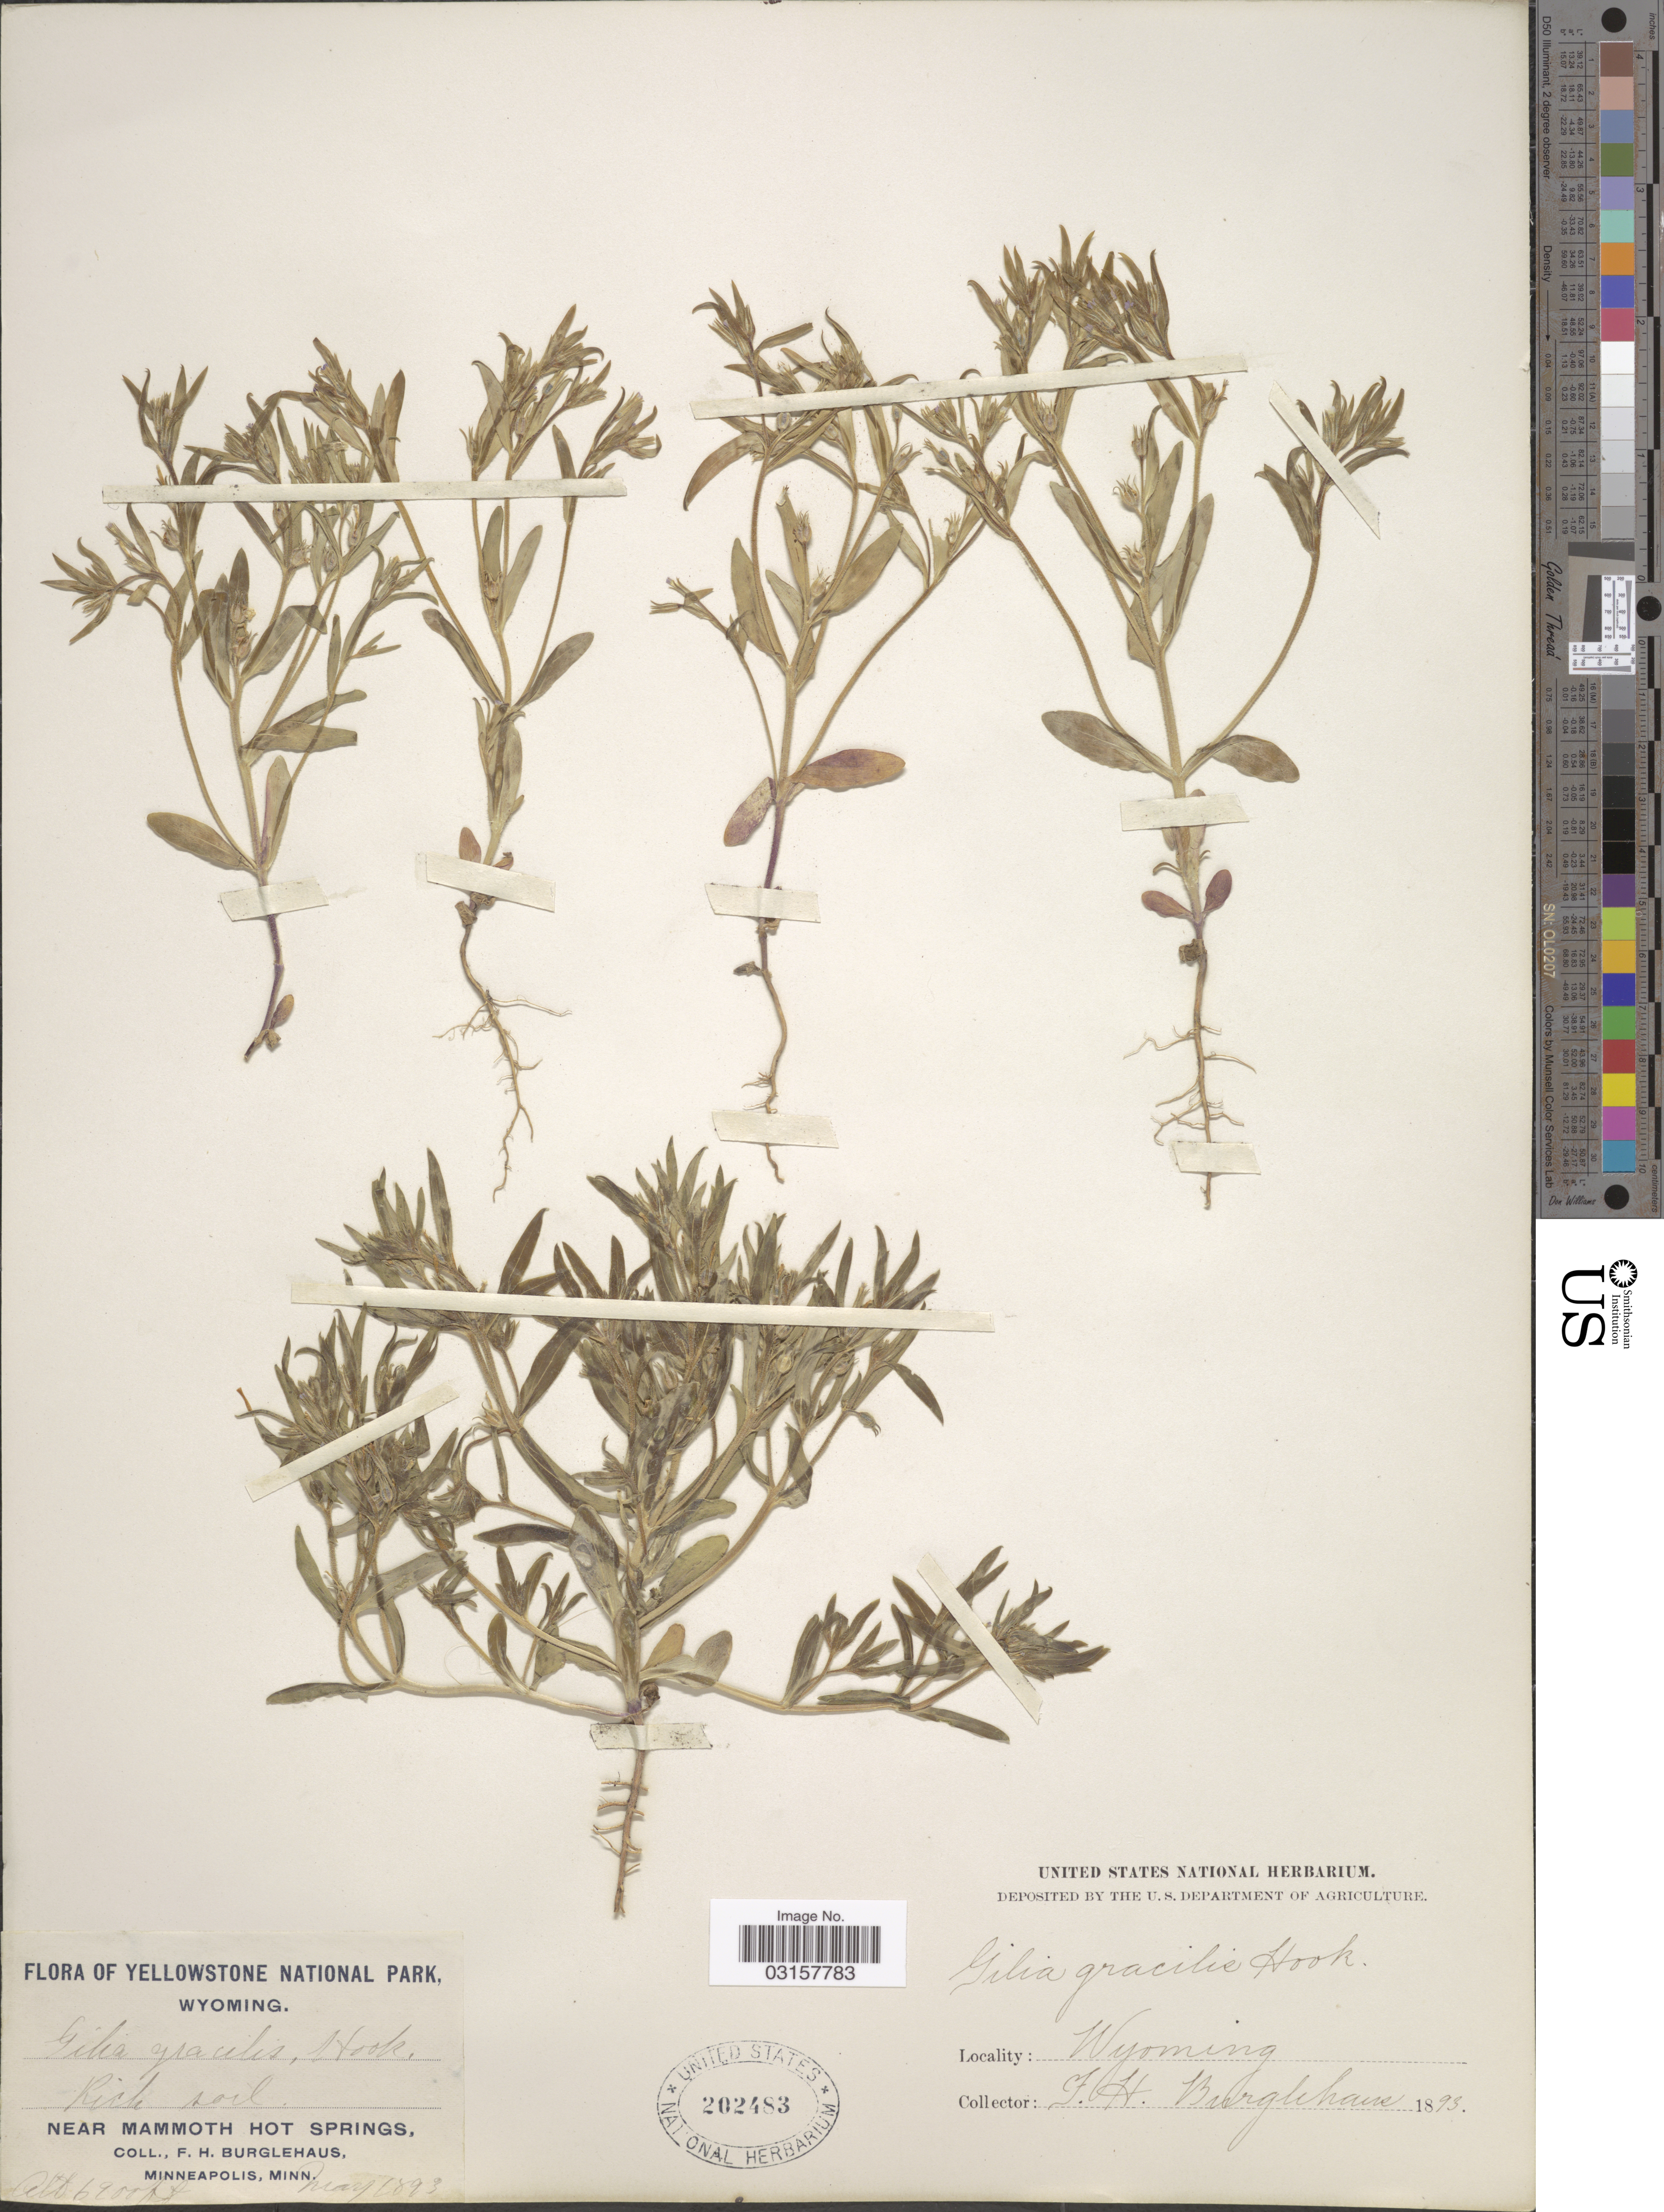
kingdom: Plantae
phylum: Tracheophyta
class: Magnoliopsida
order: Ericales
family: Polemoniaceae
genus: Microsteris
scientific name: Microsteris gracilis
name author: (Hook.) Greene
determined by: (US) Smithsonian Institution - National Museum of Natural History - Department of Botany (UNITED STATES)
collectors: F. Burglehaus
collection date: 1893-05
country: United States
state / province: Wyoming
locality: Yellowstone National Park. Near Mammoth Hot Springs.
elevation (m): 2103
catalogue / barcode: US 202483